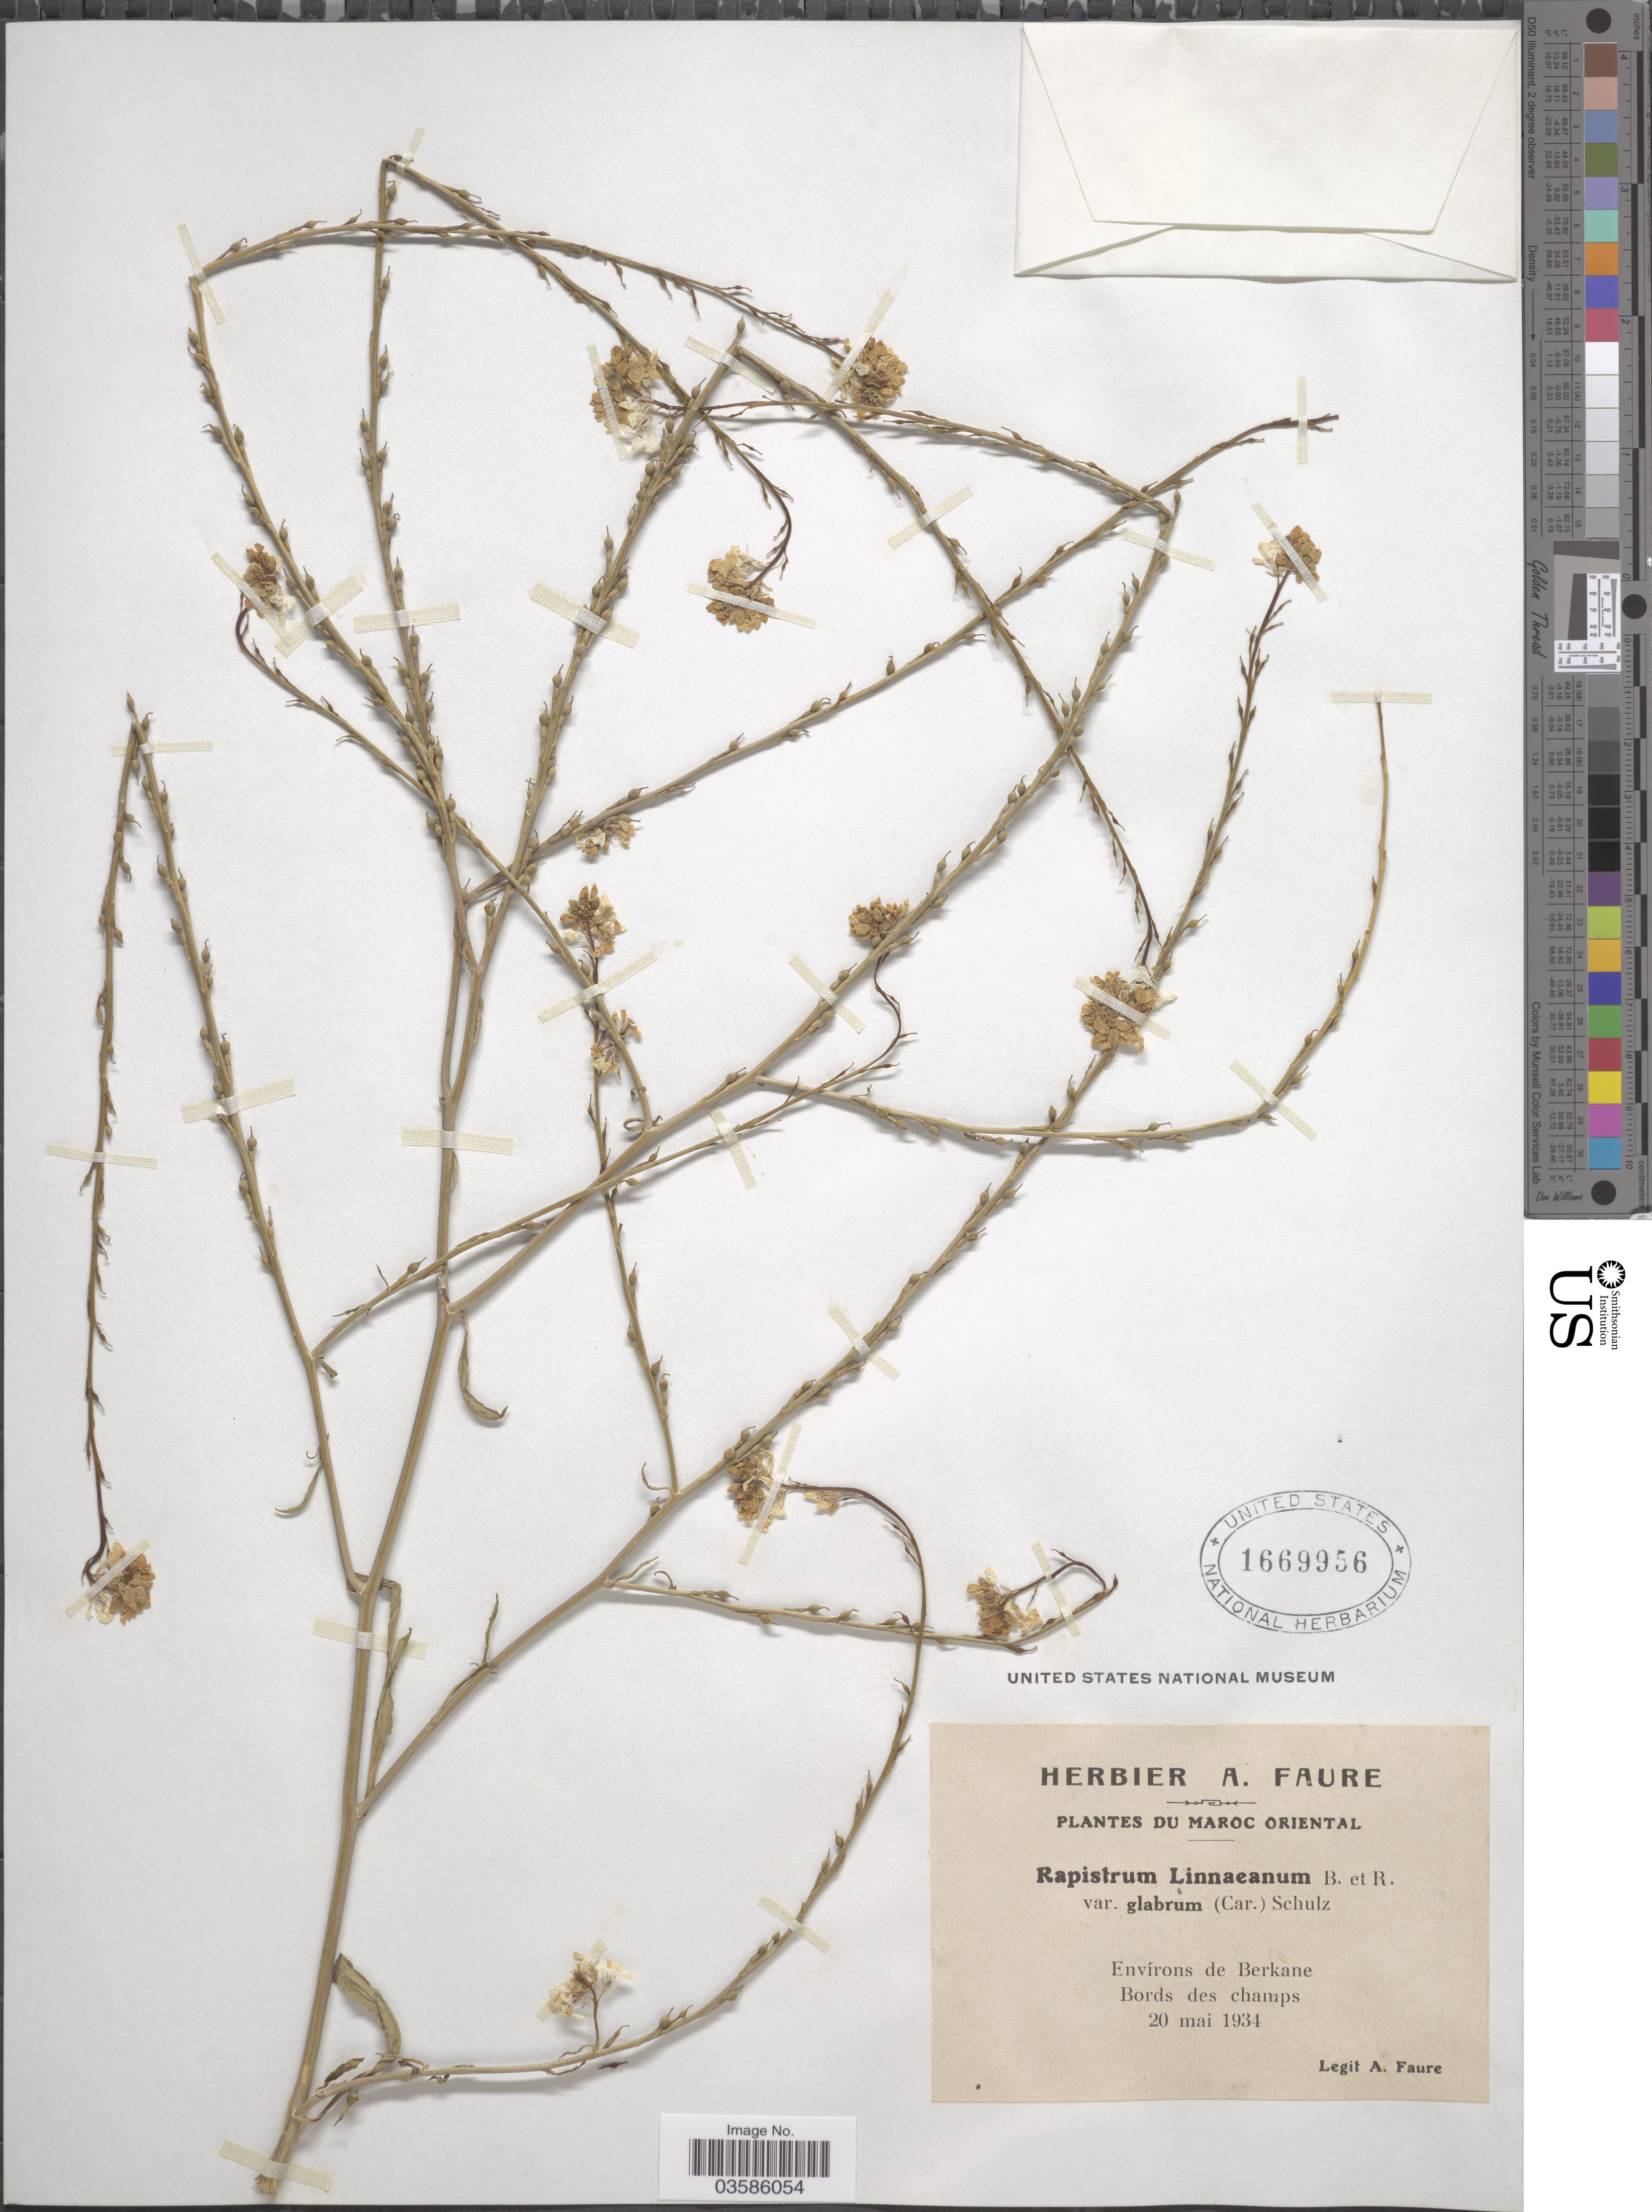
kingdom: Plantae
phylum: Tracheophyta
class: Magnoliopsida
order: Brassicales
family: Brassicaceae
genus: Rapistrum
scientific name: Rapistrum linnaeanum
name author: Boiss. & Reut.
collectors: A. Faure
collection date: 1934-05-20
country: Morocco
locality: Maroc Oriental. Environs de Berkane. Bords des champs.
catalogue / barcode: US 1669956